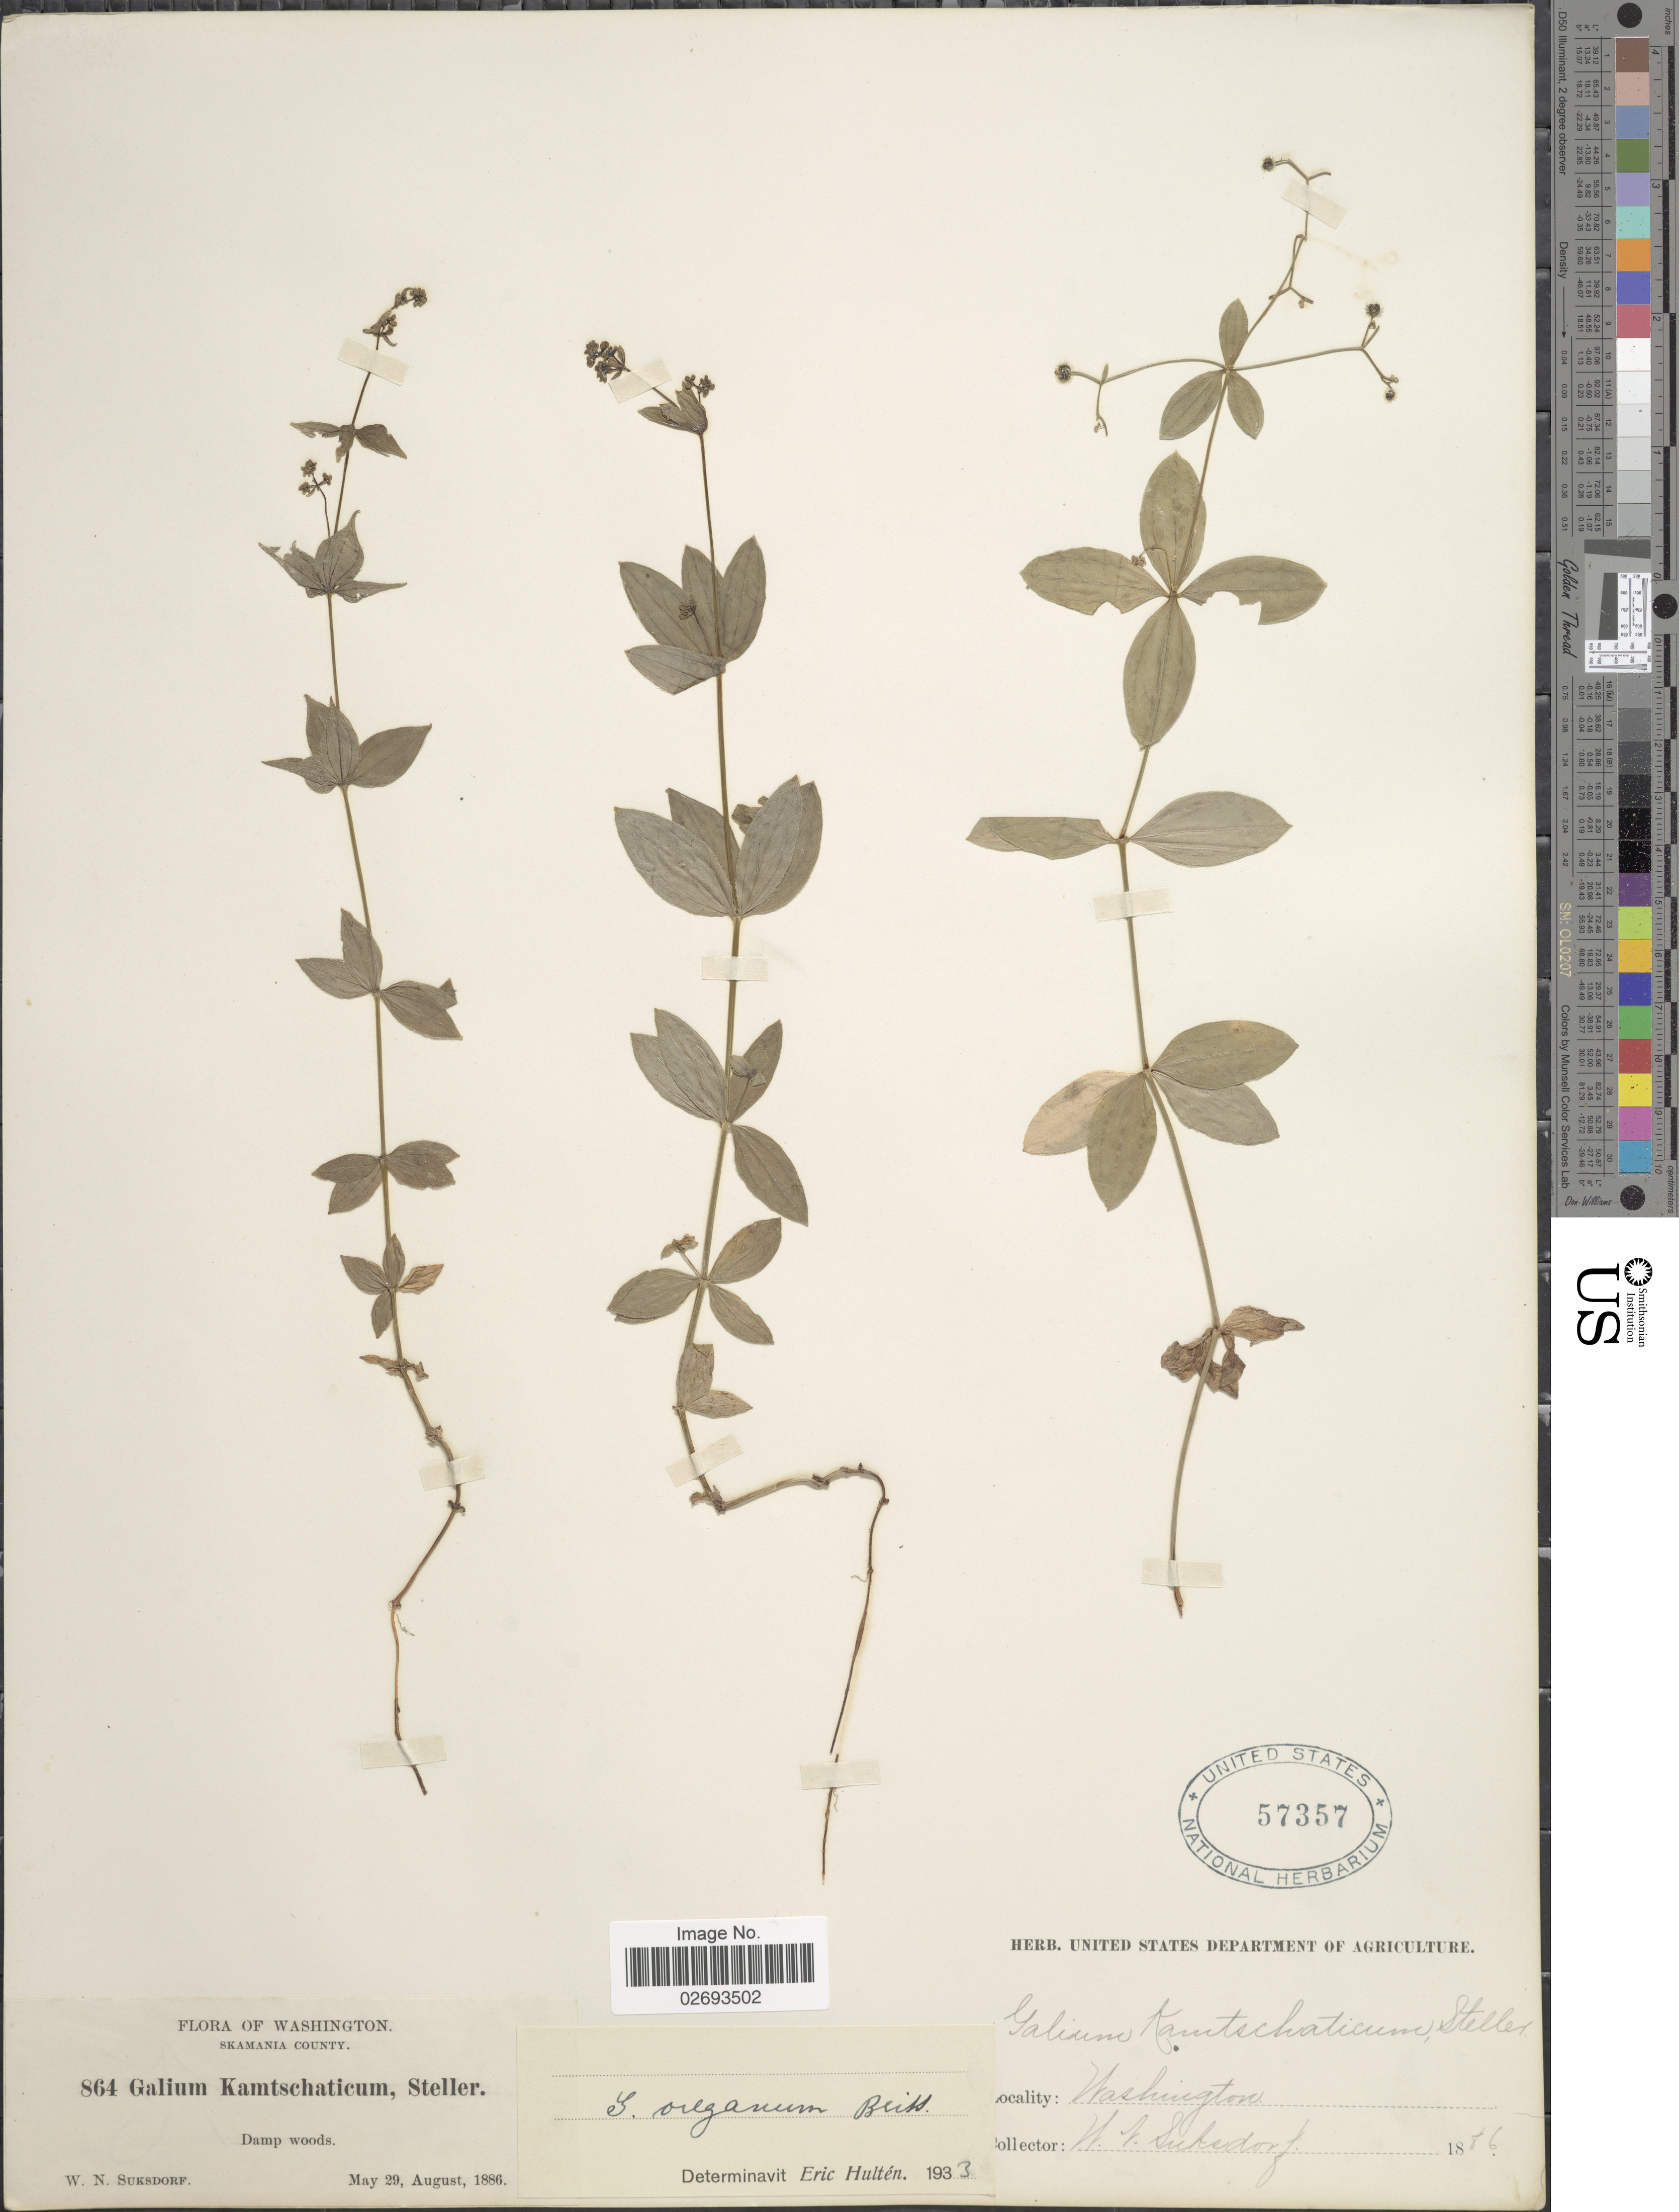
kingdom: Plantae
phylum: Tracheophyta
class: Magnoliopsida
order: Gentianales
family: Rubiaceae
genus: Galium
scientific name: Galium oreganum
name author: Britton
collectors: W. N. Suksdorf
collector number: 864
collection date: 1886-05-29/1886-08-29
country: United States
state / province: Washington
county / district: Skamania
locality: Skamania County, Damp woods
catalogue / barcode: US 57357